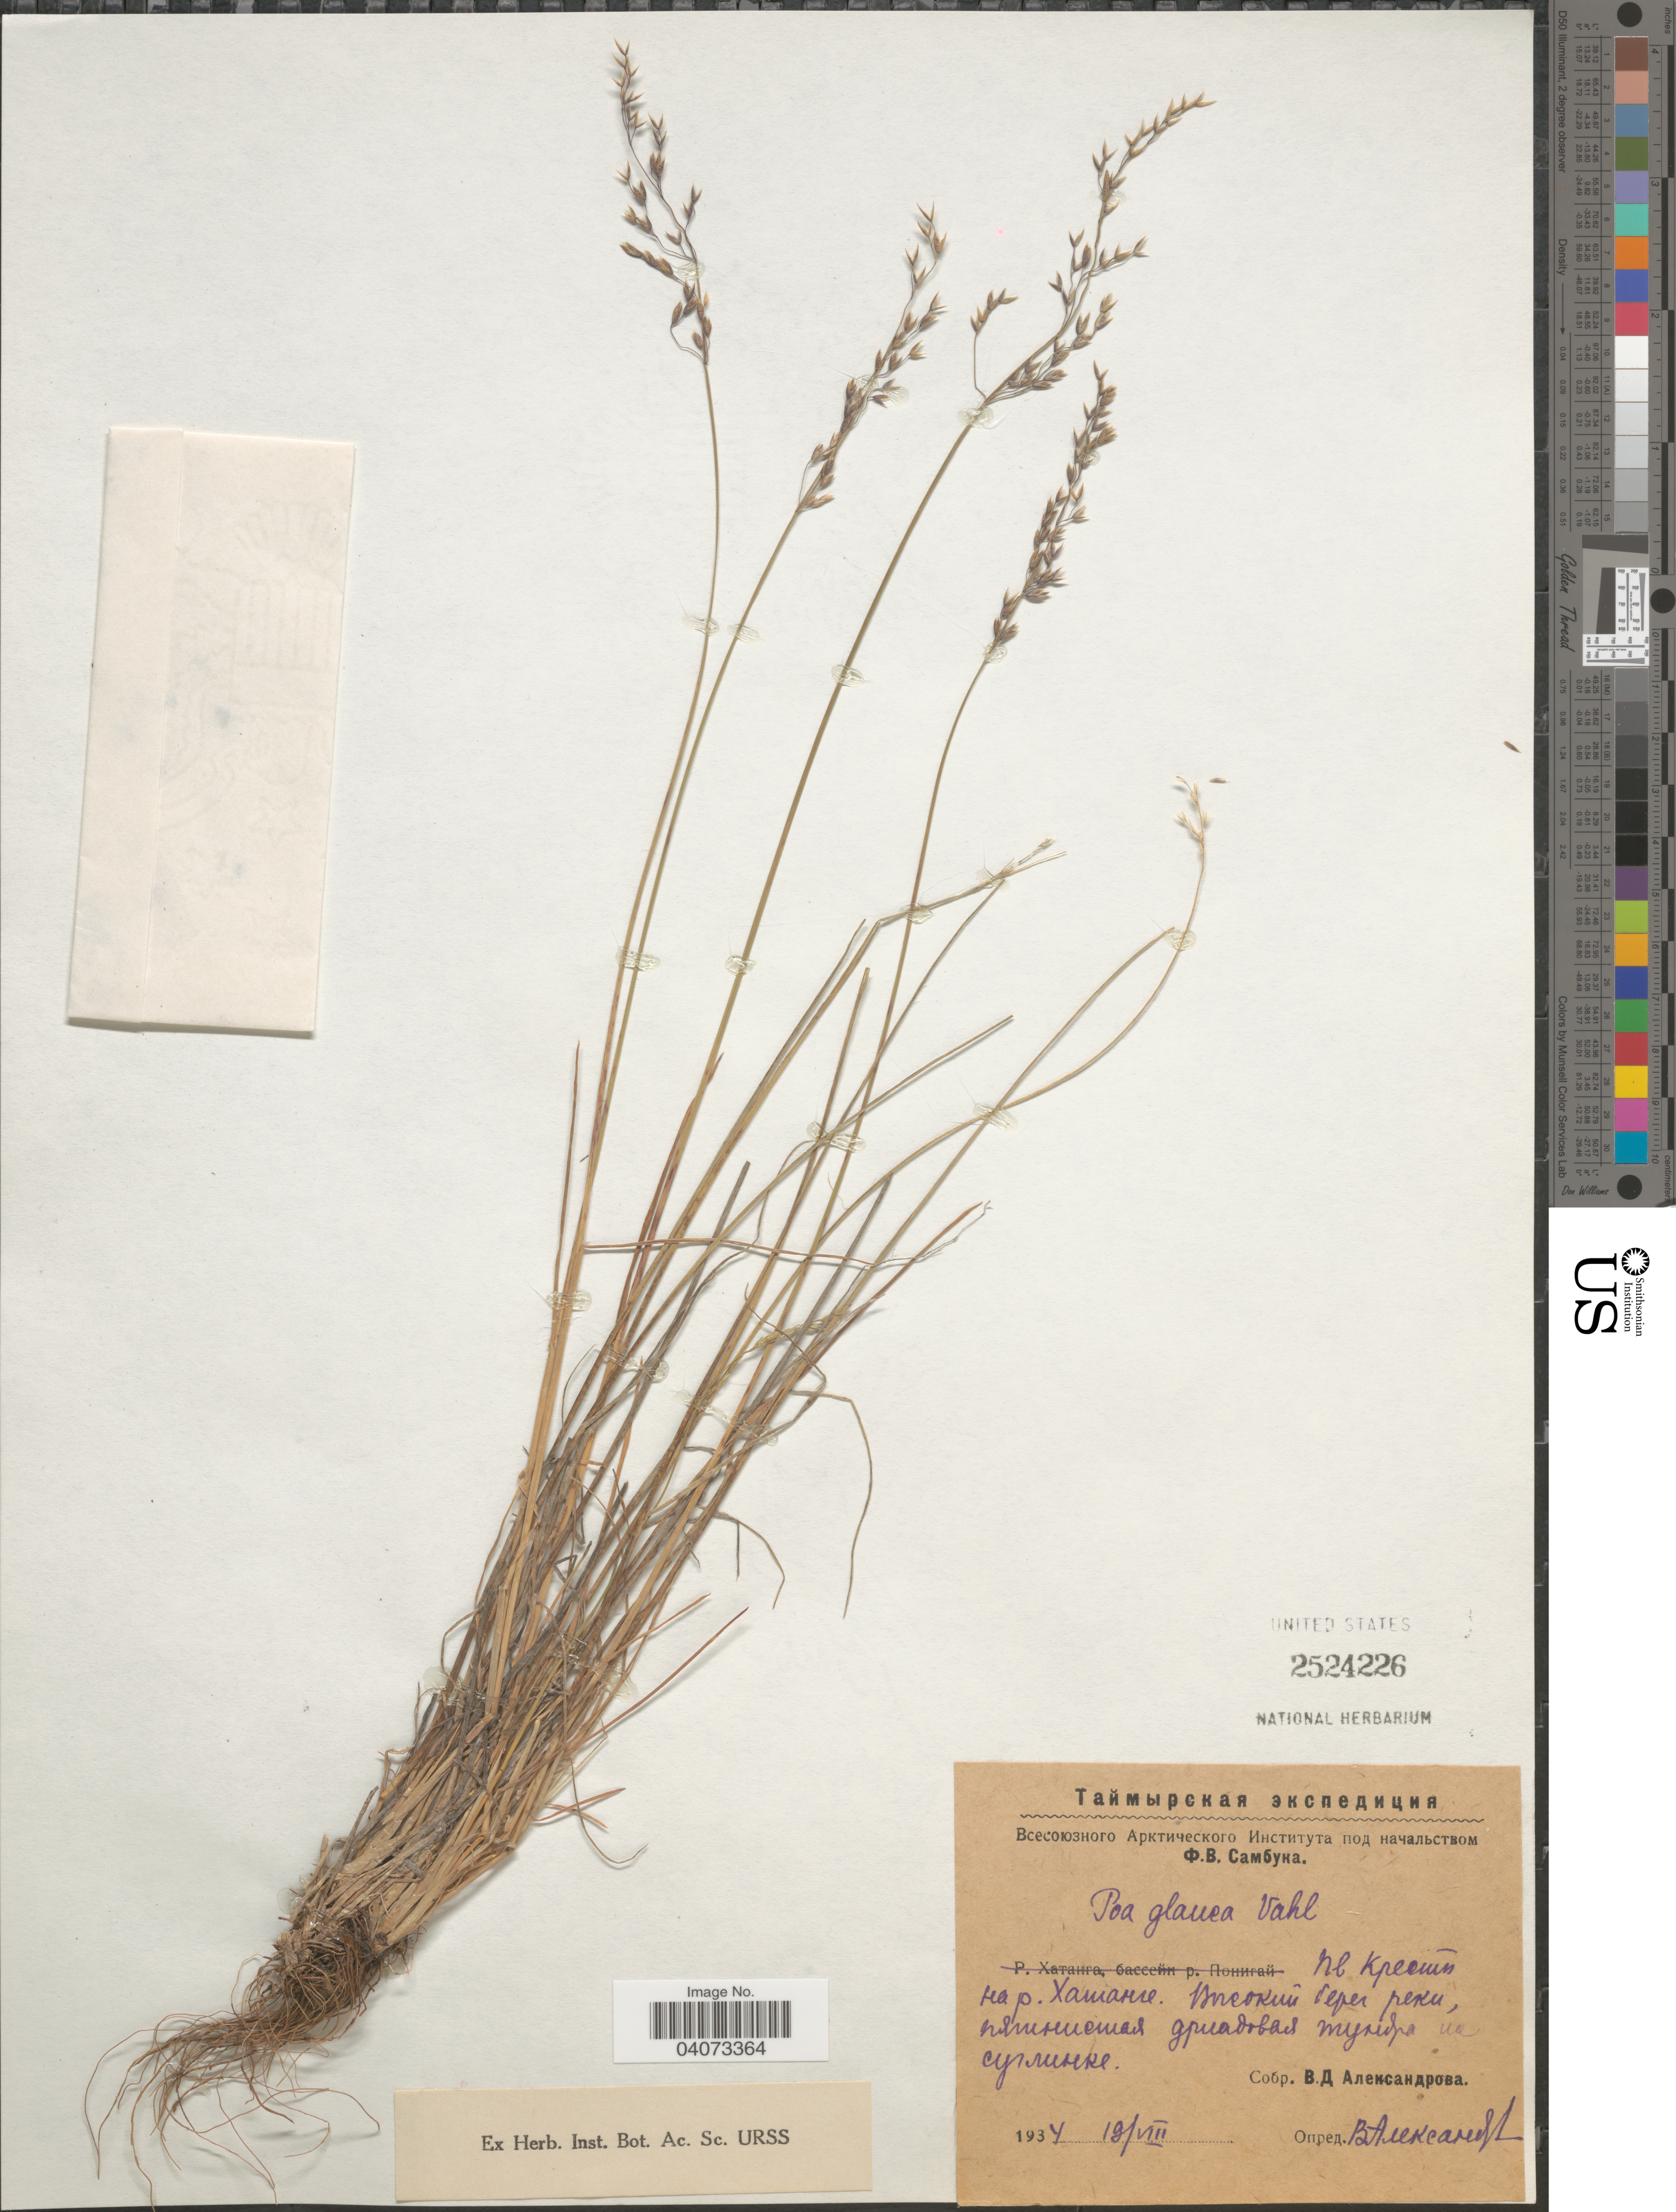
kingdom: Plantae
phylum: Tracheophyta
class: Liliopsida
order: Poales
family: Poaceae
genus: Poa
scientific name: Poa glauca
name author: Vahl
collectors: V. Aleksandrova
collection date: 1934-08-12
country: Russian Federation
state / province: Krasnoyarsk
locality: Kresty, river Khatanga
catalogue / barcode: US 2524226